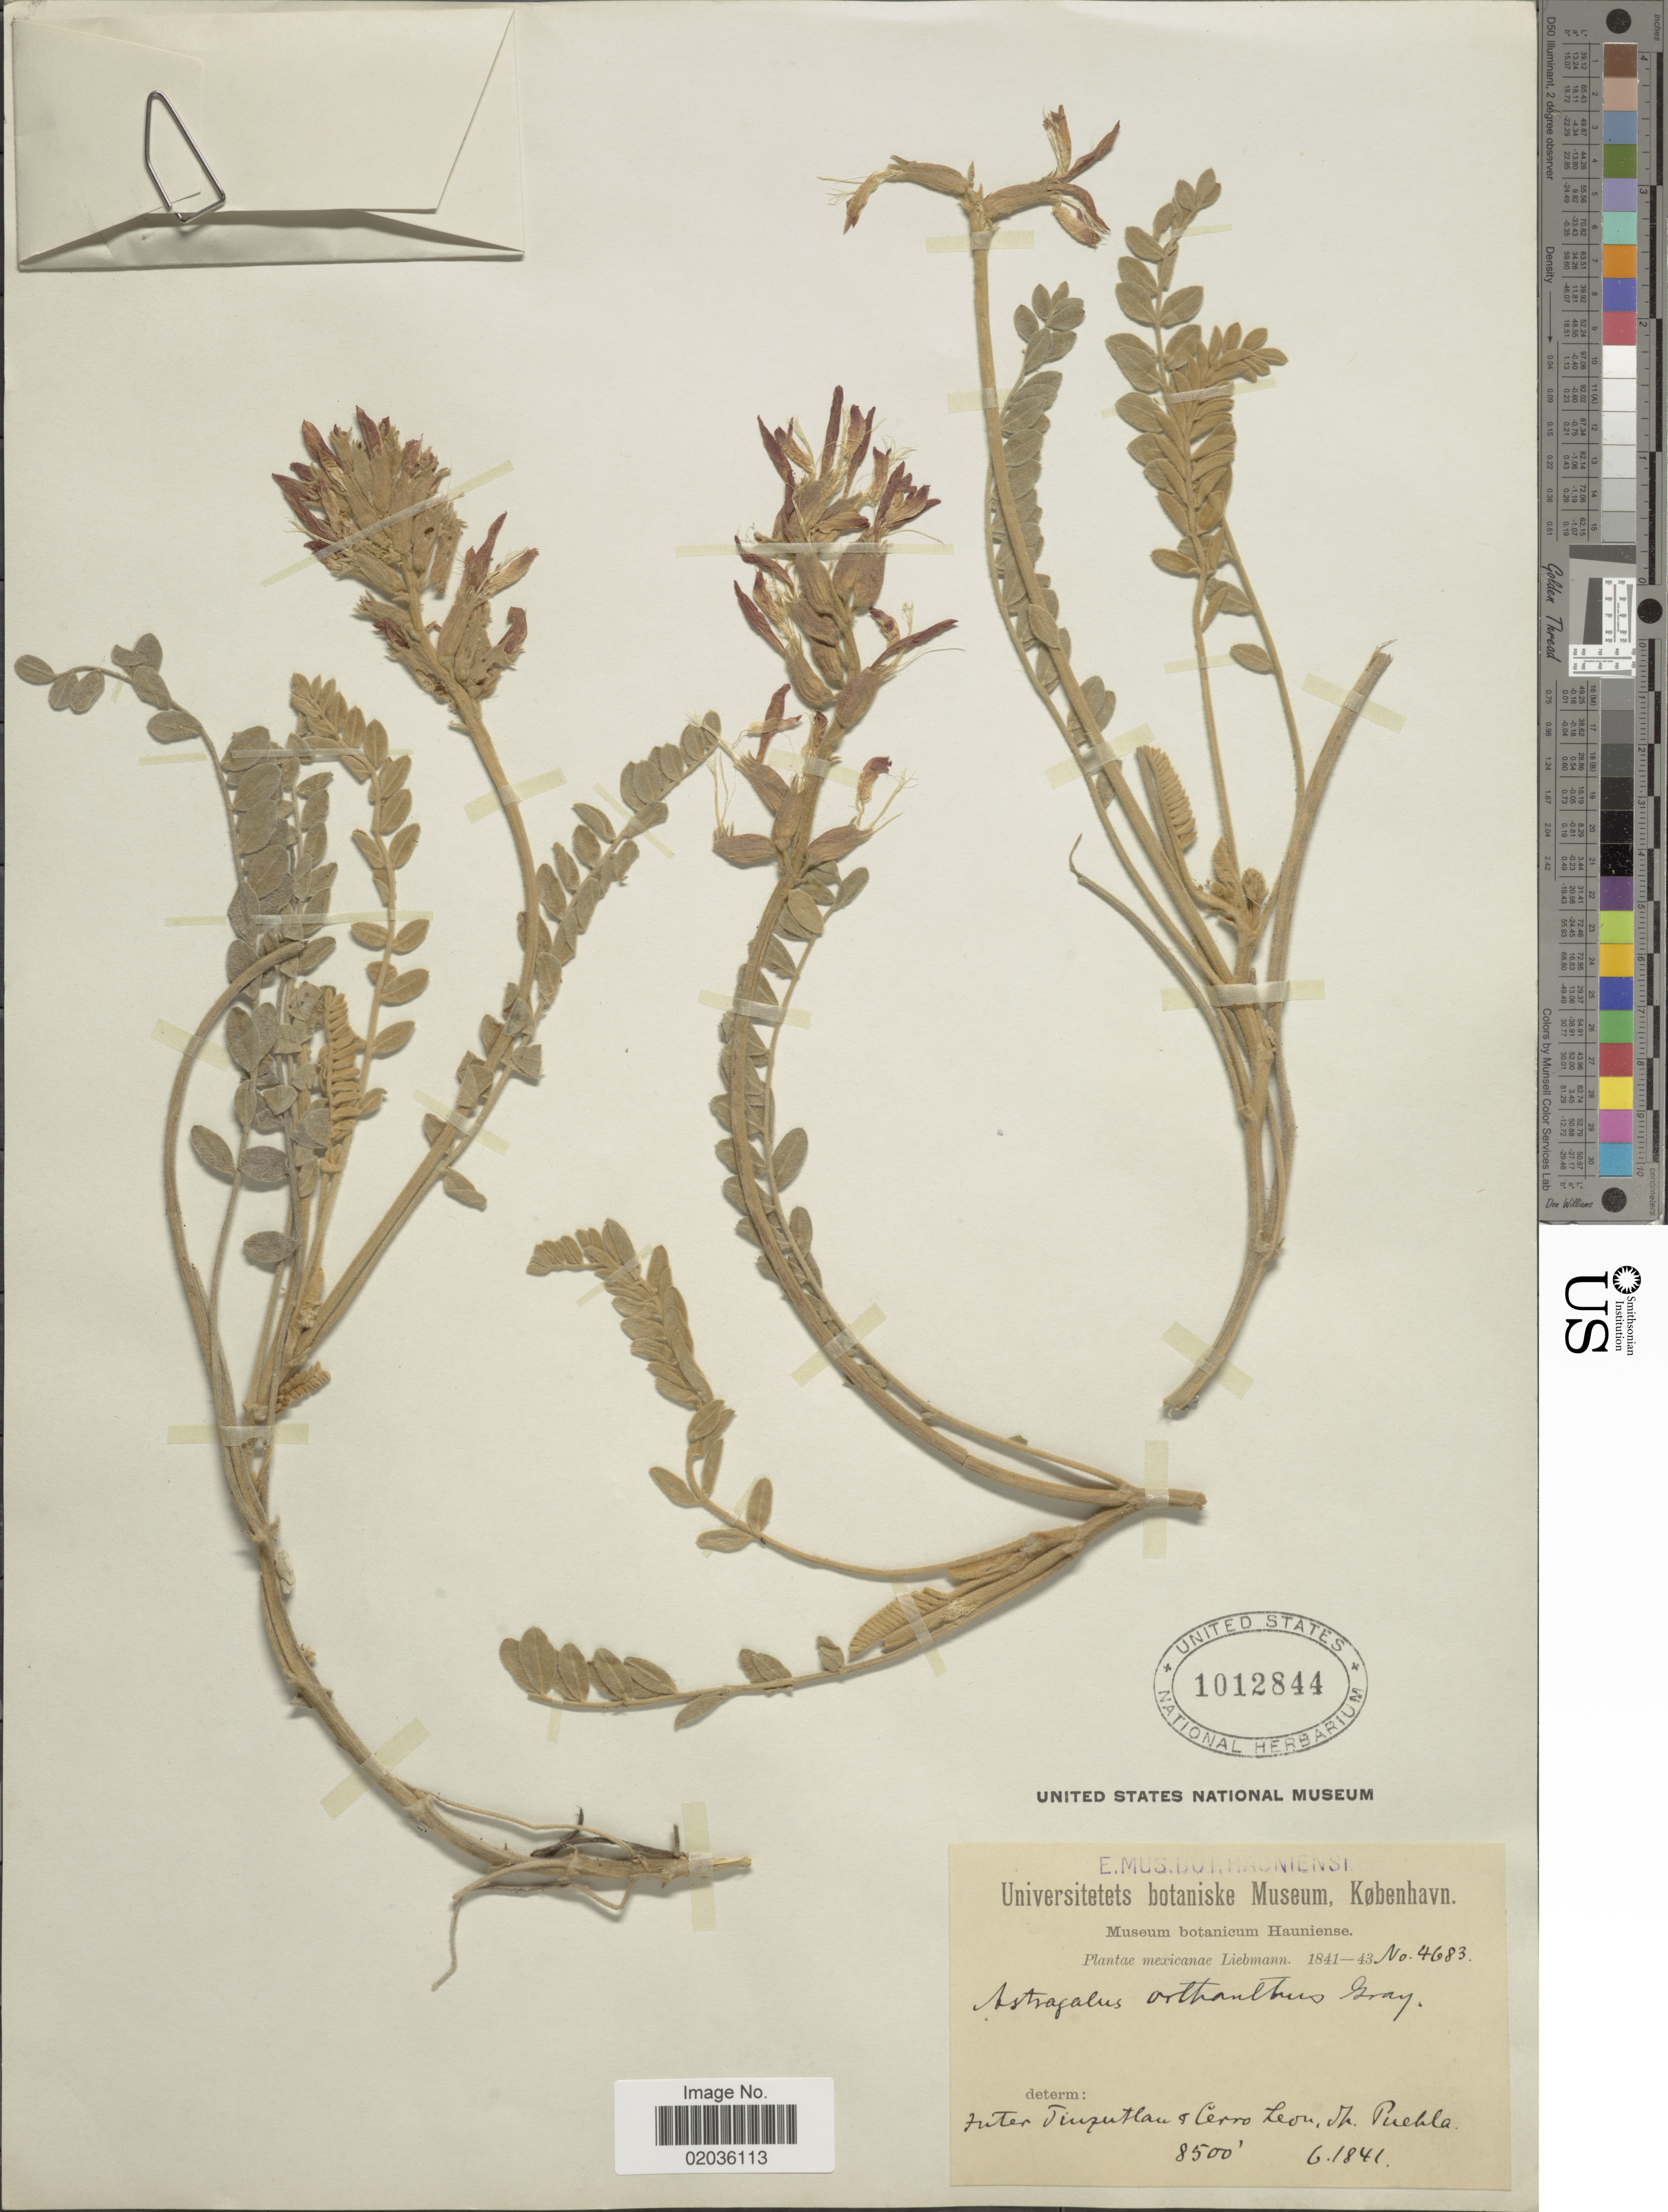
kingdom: Plantae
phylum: Tracheophyta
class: Magnoliopsida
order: Fabales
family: Fabaceae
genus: Astragalus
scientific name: Astragalus helleri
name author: Fenzl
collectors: Liebmann, --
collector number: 4683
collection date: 1841-06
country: Mexico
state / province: Puebla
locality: Inter Tinzutlan + Cerro Leon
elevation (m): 2591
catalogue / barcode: US 1012844